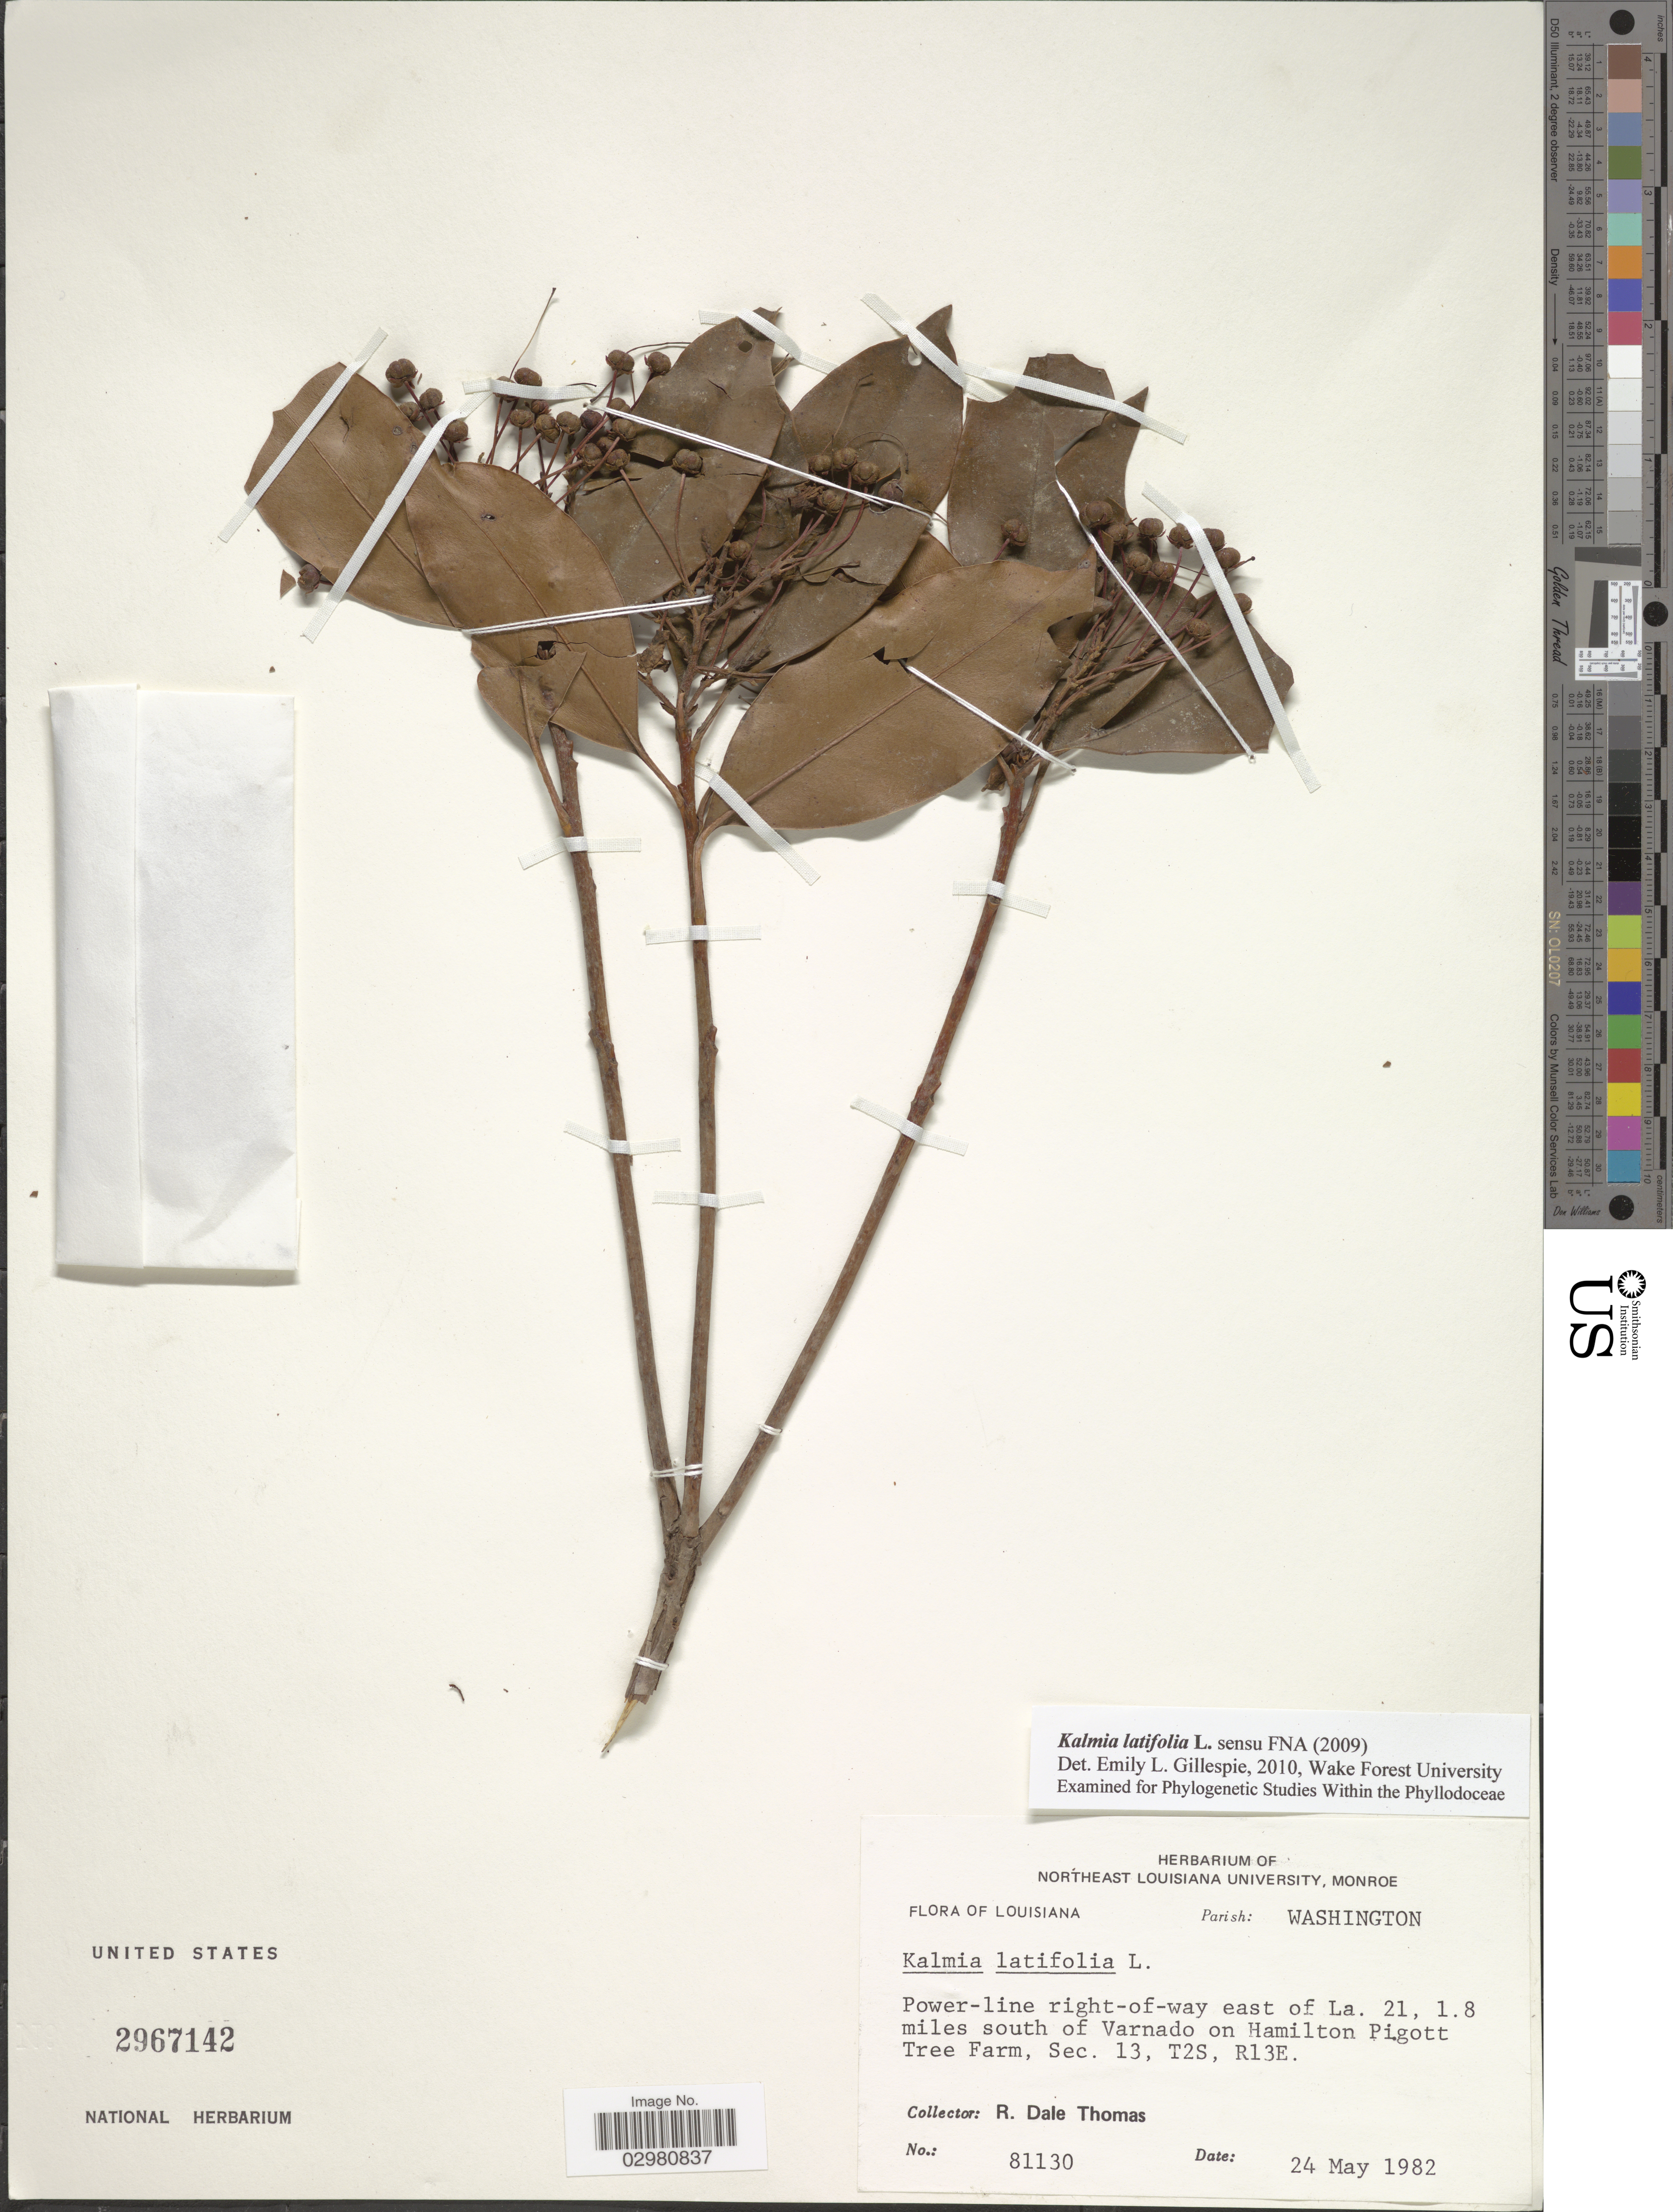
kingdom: Plantae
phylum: Tracheophyta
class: Magnoliopsida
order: Ericales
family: Ericaceae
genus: Kalmia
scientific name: Kalmia latifolia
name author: L.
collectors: R. Thomas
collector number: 81130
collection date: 1982-05-24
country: United States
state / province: Louisiana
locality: Parish: Washington. Power-line right-of-way east of La. 21, 1.8 miles south of Varnado on Hamilton Pigott Tree Farm, Sec. 13, T2S, R13E.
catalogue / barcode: US 2967142